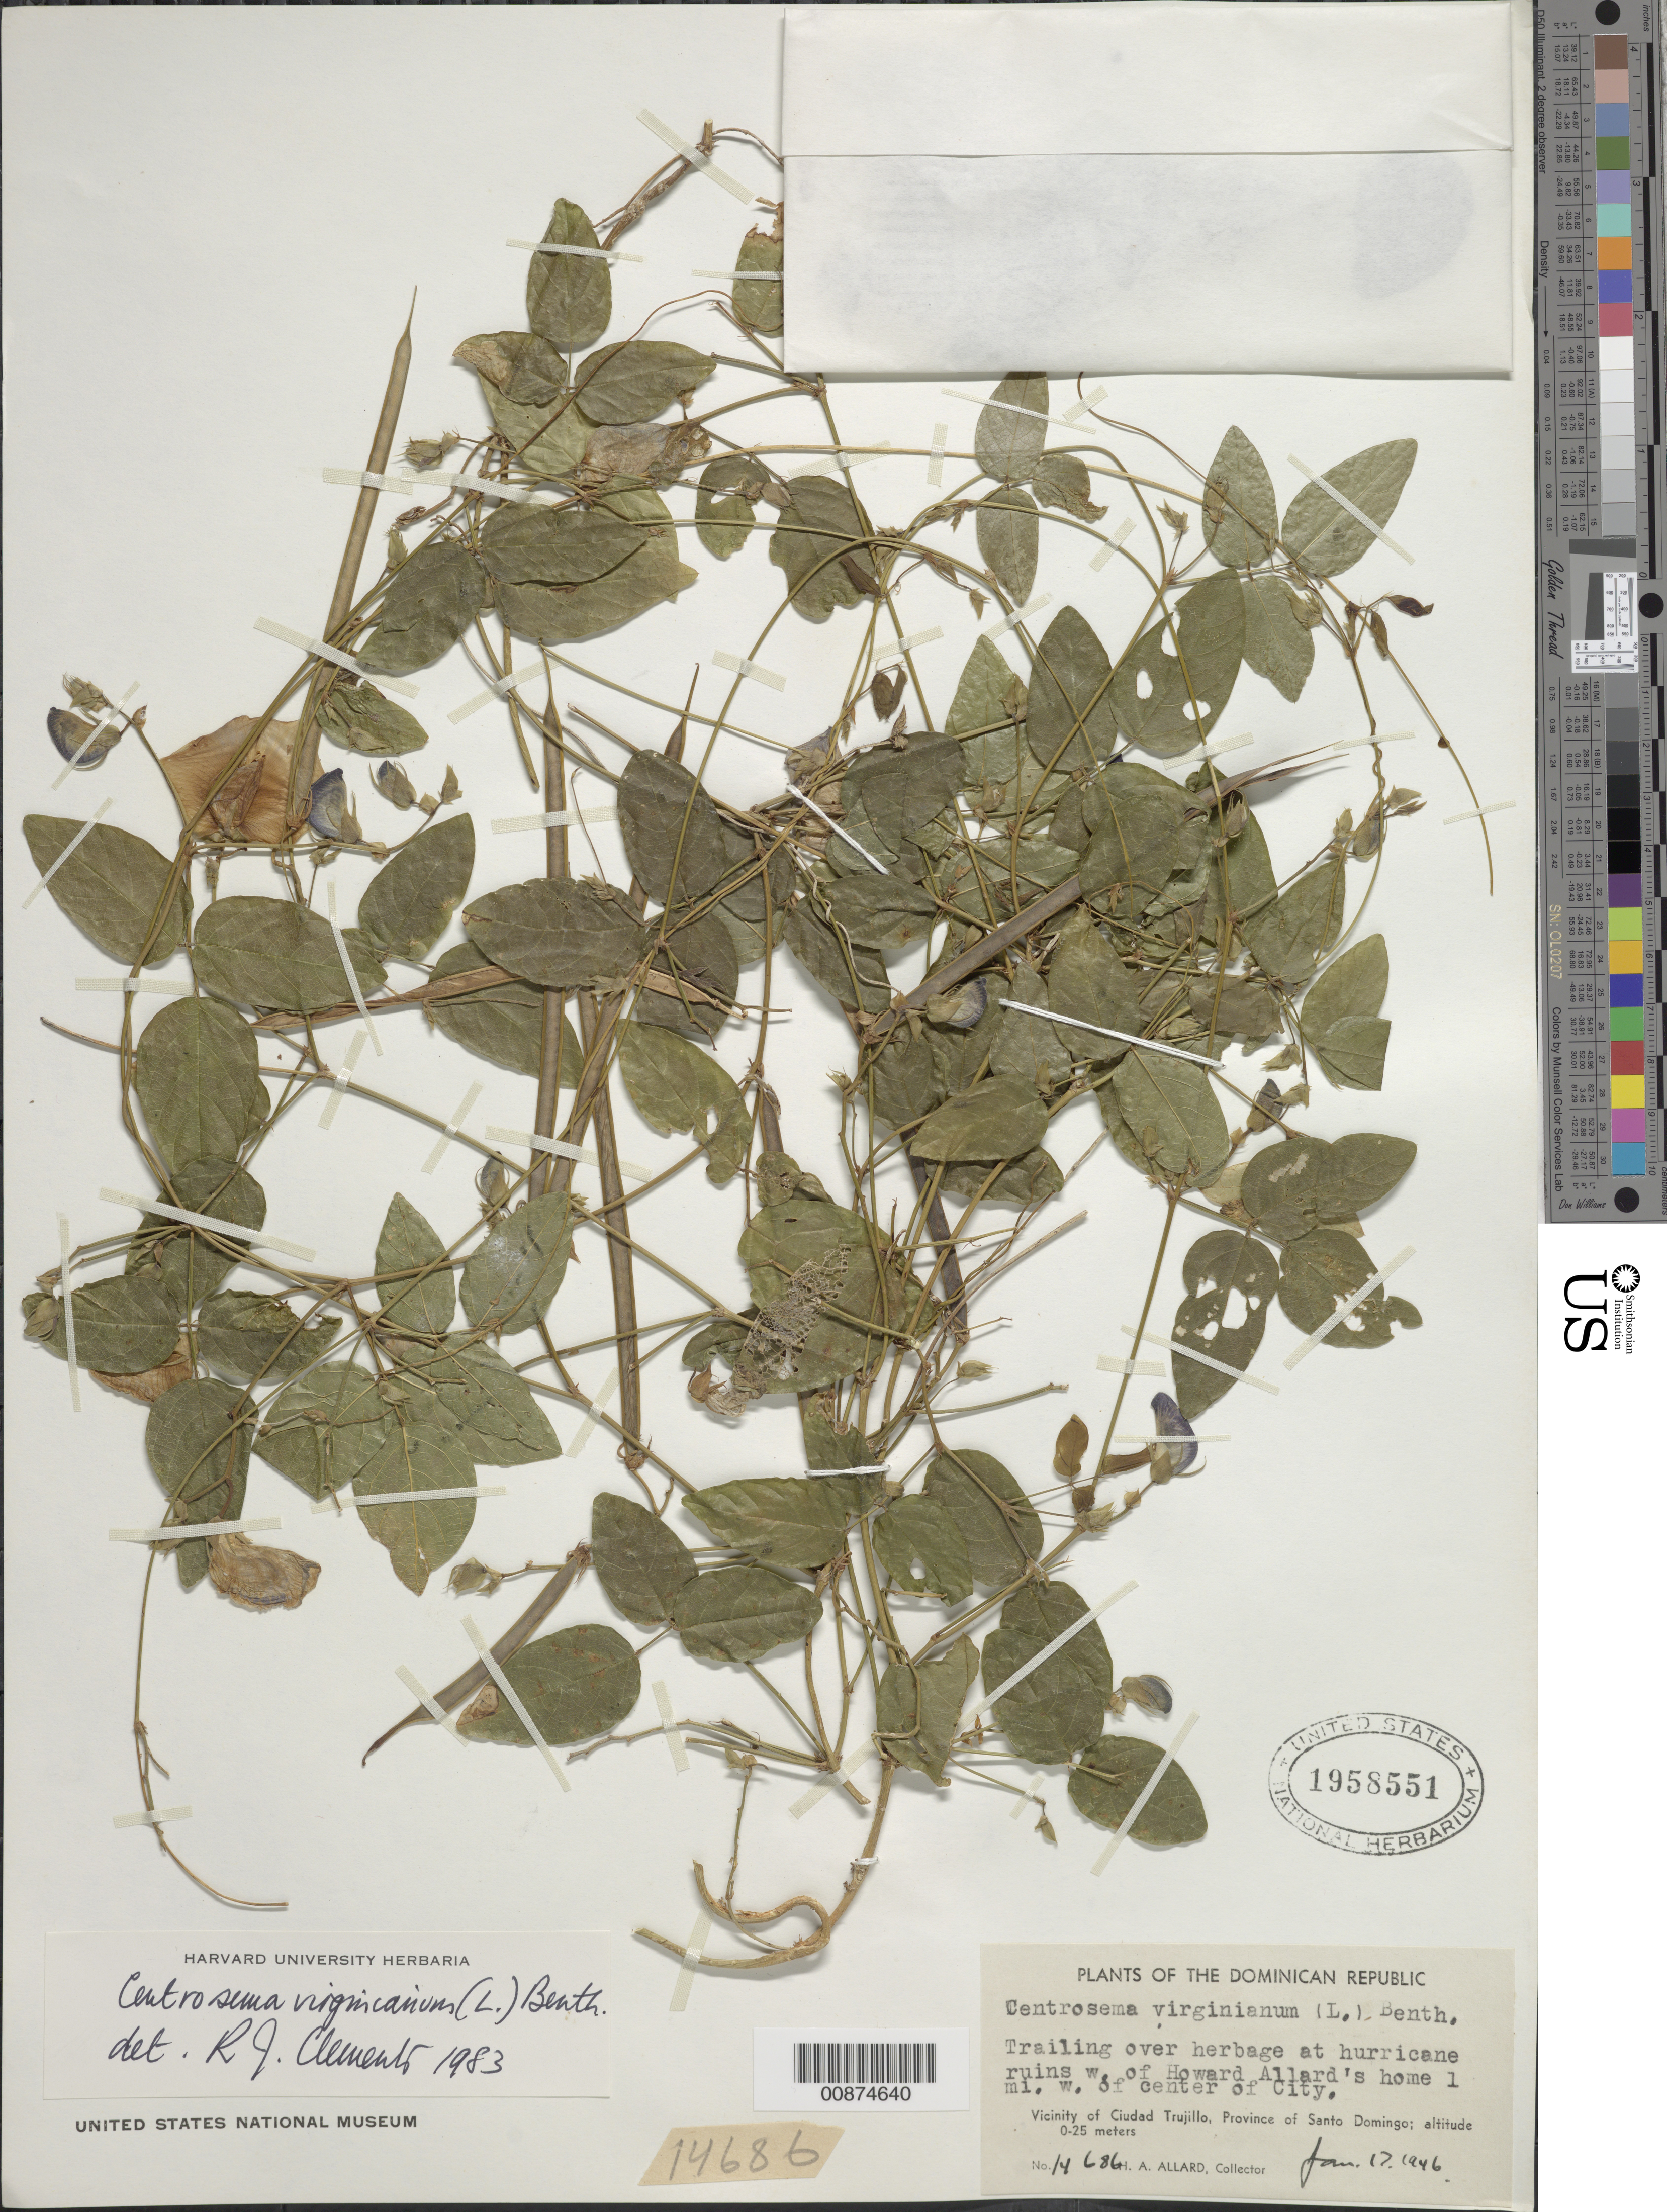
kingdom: Plantae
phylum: Tracheophyta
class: Magnoliopsida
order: Fabales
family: Fabaceae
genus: Centrosema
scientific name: Centrosema virginianum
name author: (L.) Benth.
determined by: Clements, R. J.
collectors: H. A. Allard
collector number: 14686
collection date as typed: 17 Jan 1946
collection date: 1946-01-17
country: Dominican Republic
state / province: Distrito Nacional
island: Hispaniola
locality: Vicinity of Ciudad Trujillo, Province of Santo Domingo (obsolete). At hurricane ruins W of Howard Allard's home, 1 mi. W of center of city.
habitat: Trailing over herbage.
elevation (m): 0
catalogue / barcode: US 1958551